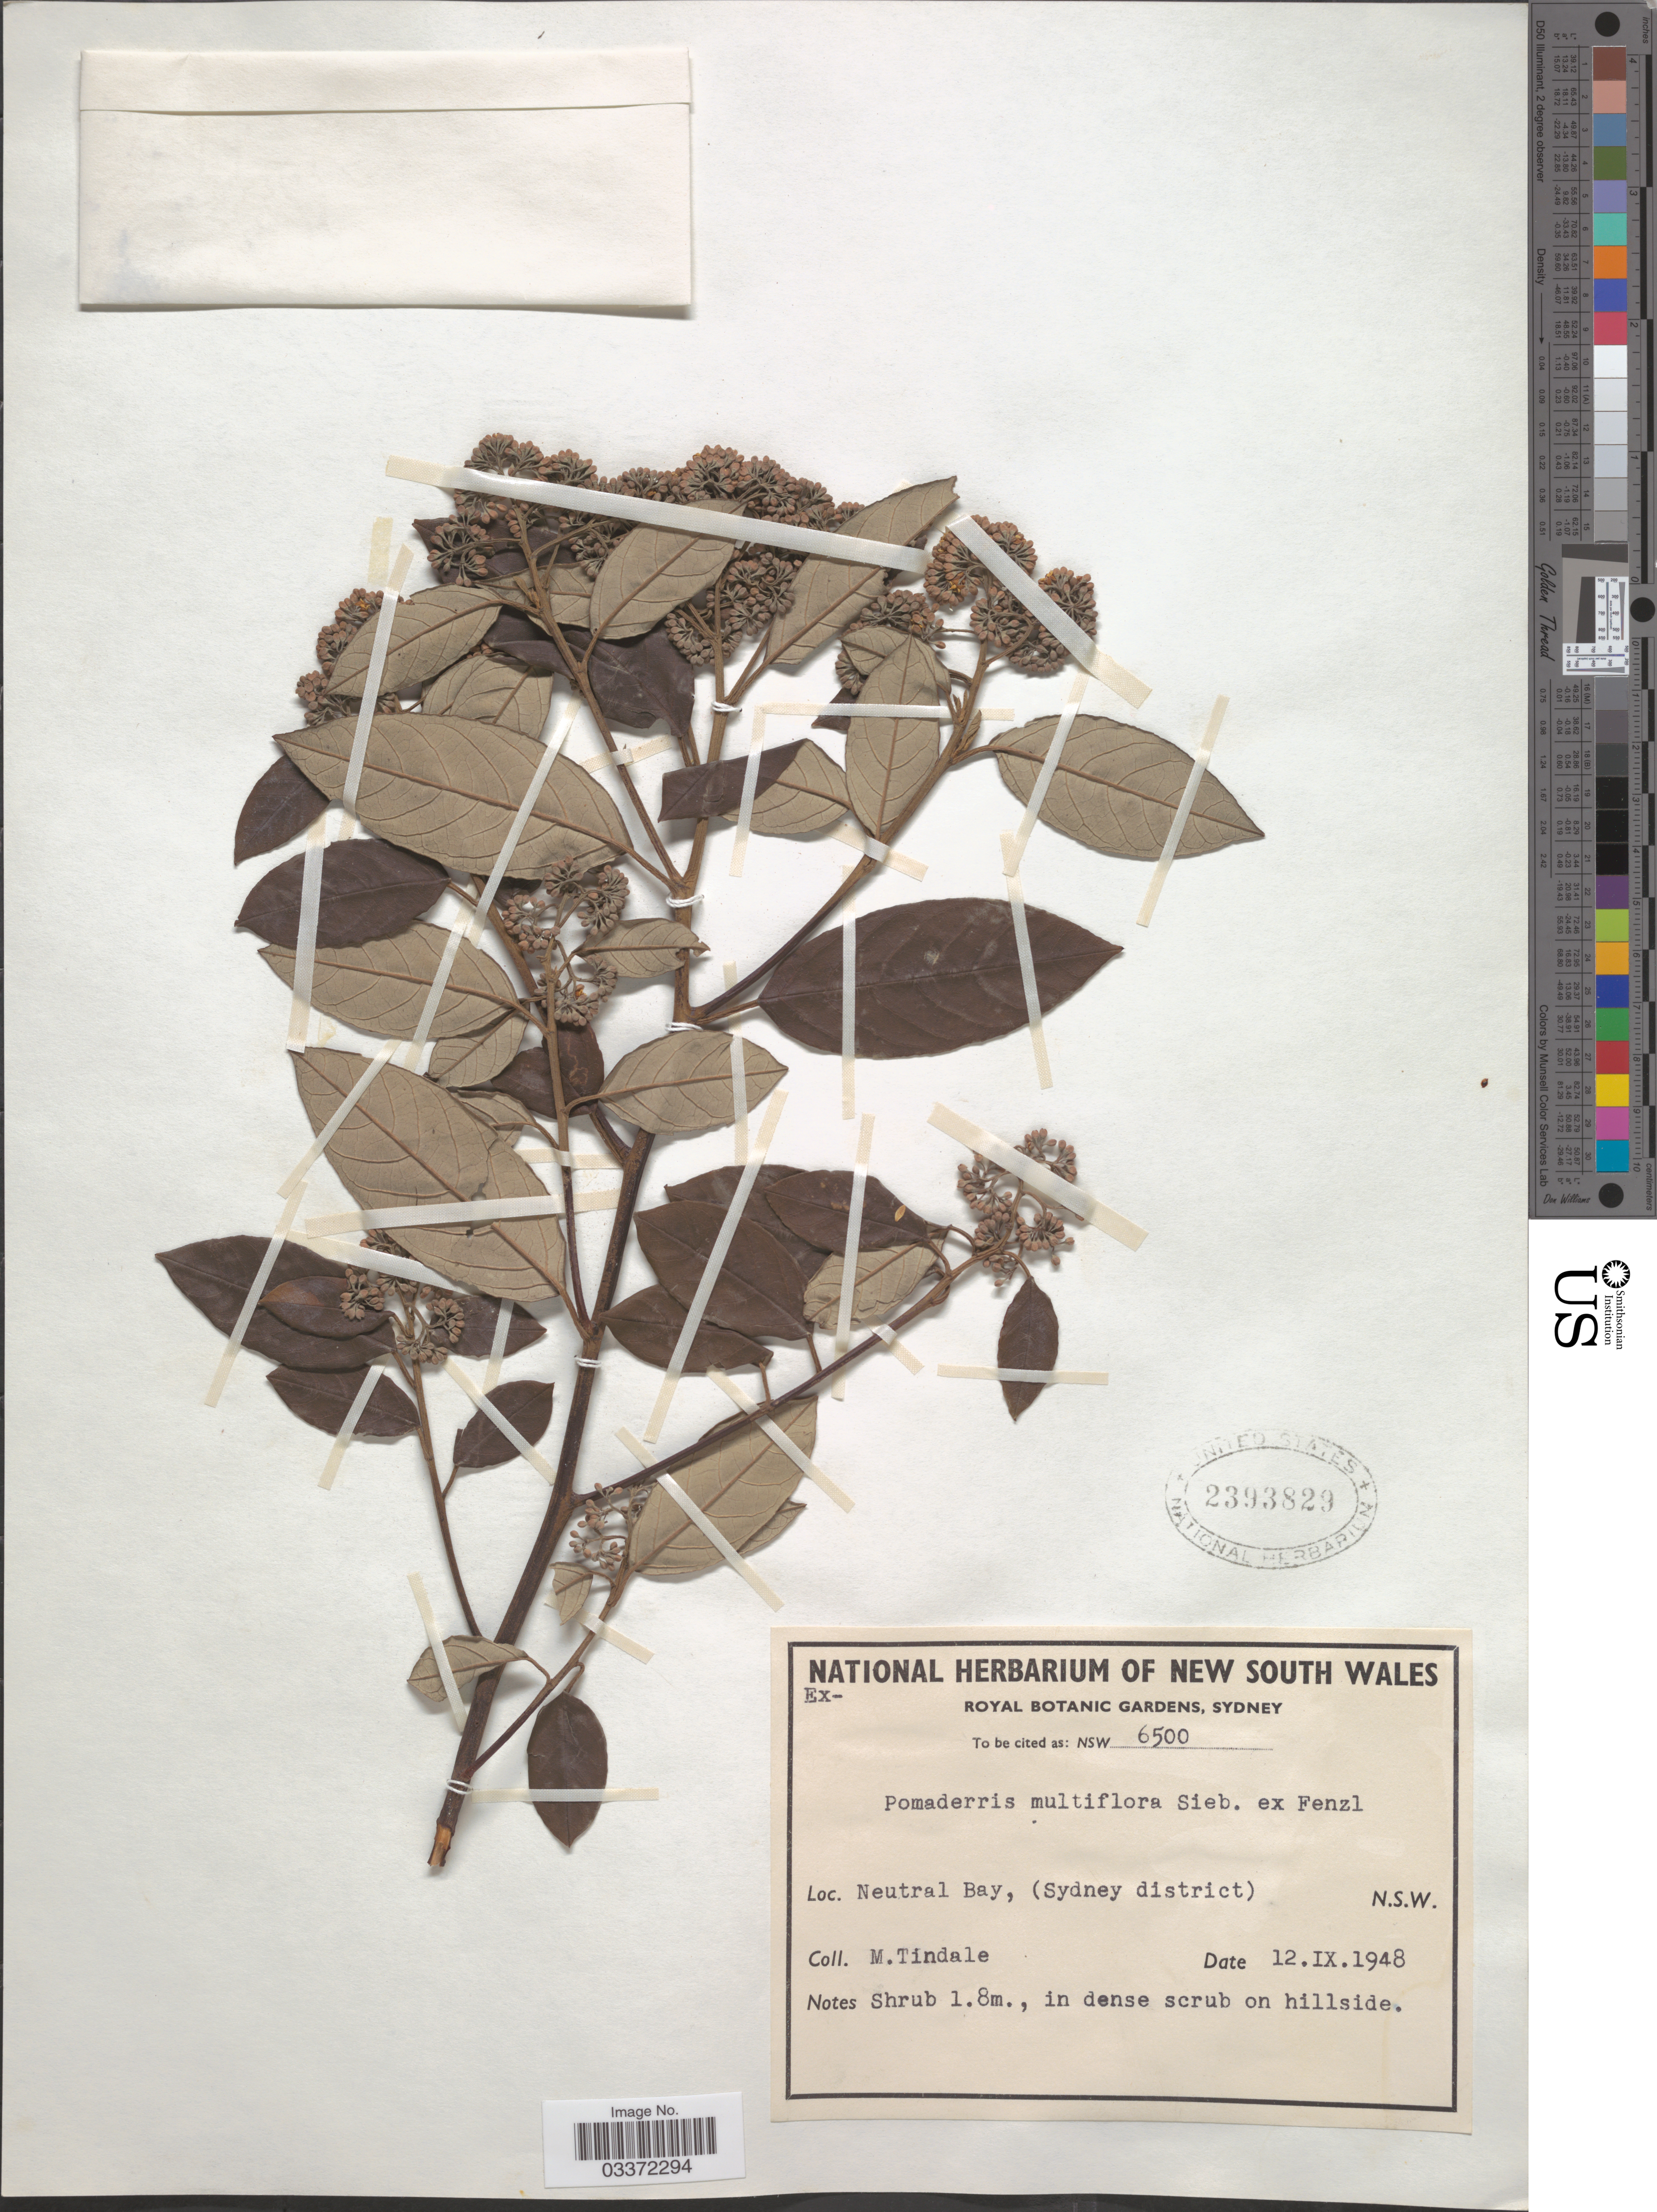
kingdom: Plantae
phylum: Tracheophyta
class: Magnoliopsida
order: Rosales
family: Rhamnaceae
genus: Pomaderris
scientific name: Pomaderris multiflora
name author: Sieber ex DC.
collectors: M. D. Tindale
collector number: NSW6500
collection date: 1948-09-12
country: Australia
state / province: New South Wales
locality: Neutral Bay, (Sydney district).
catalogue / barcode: US 2393829